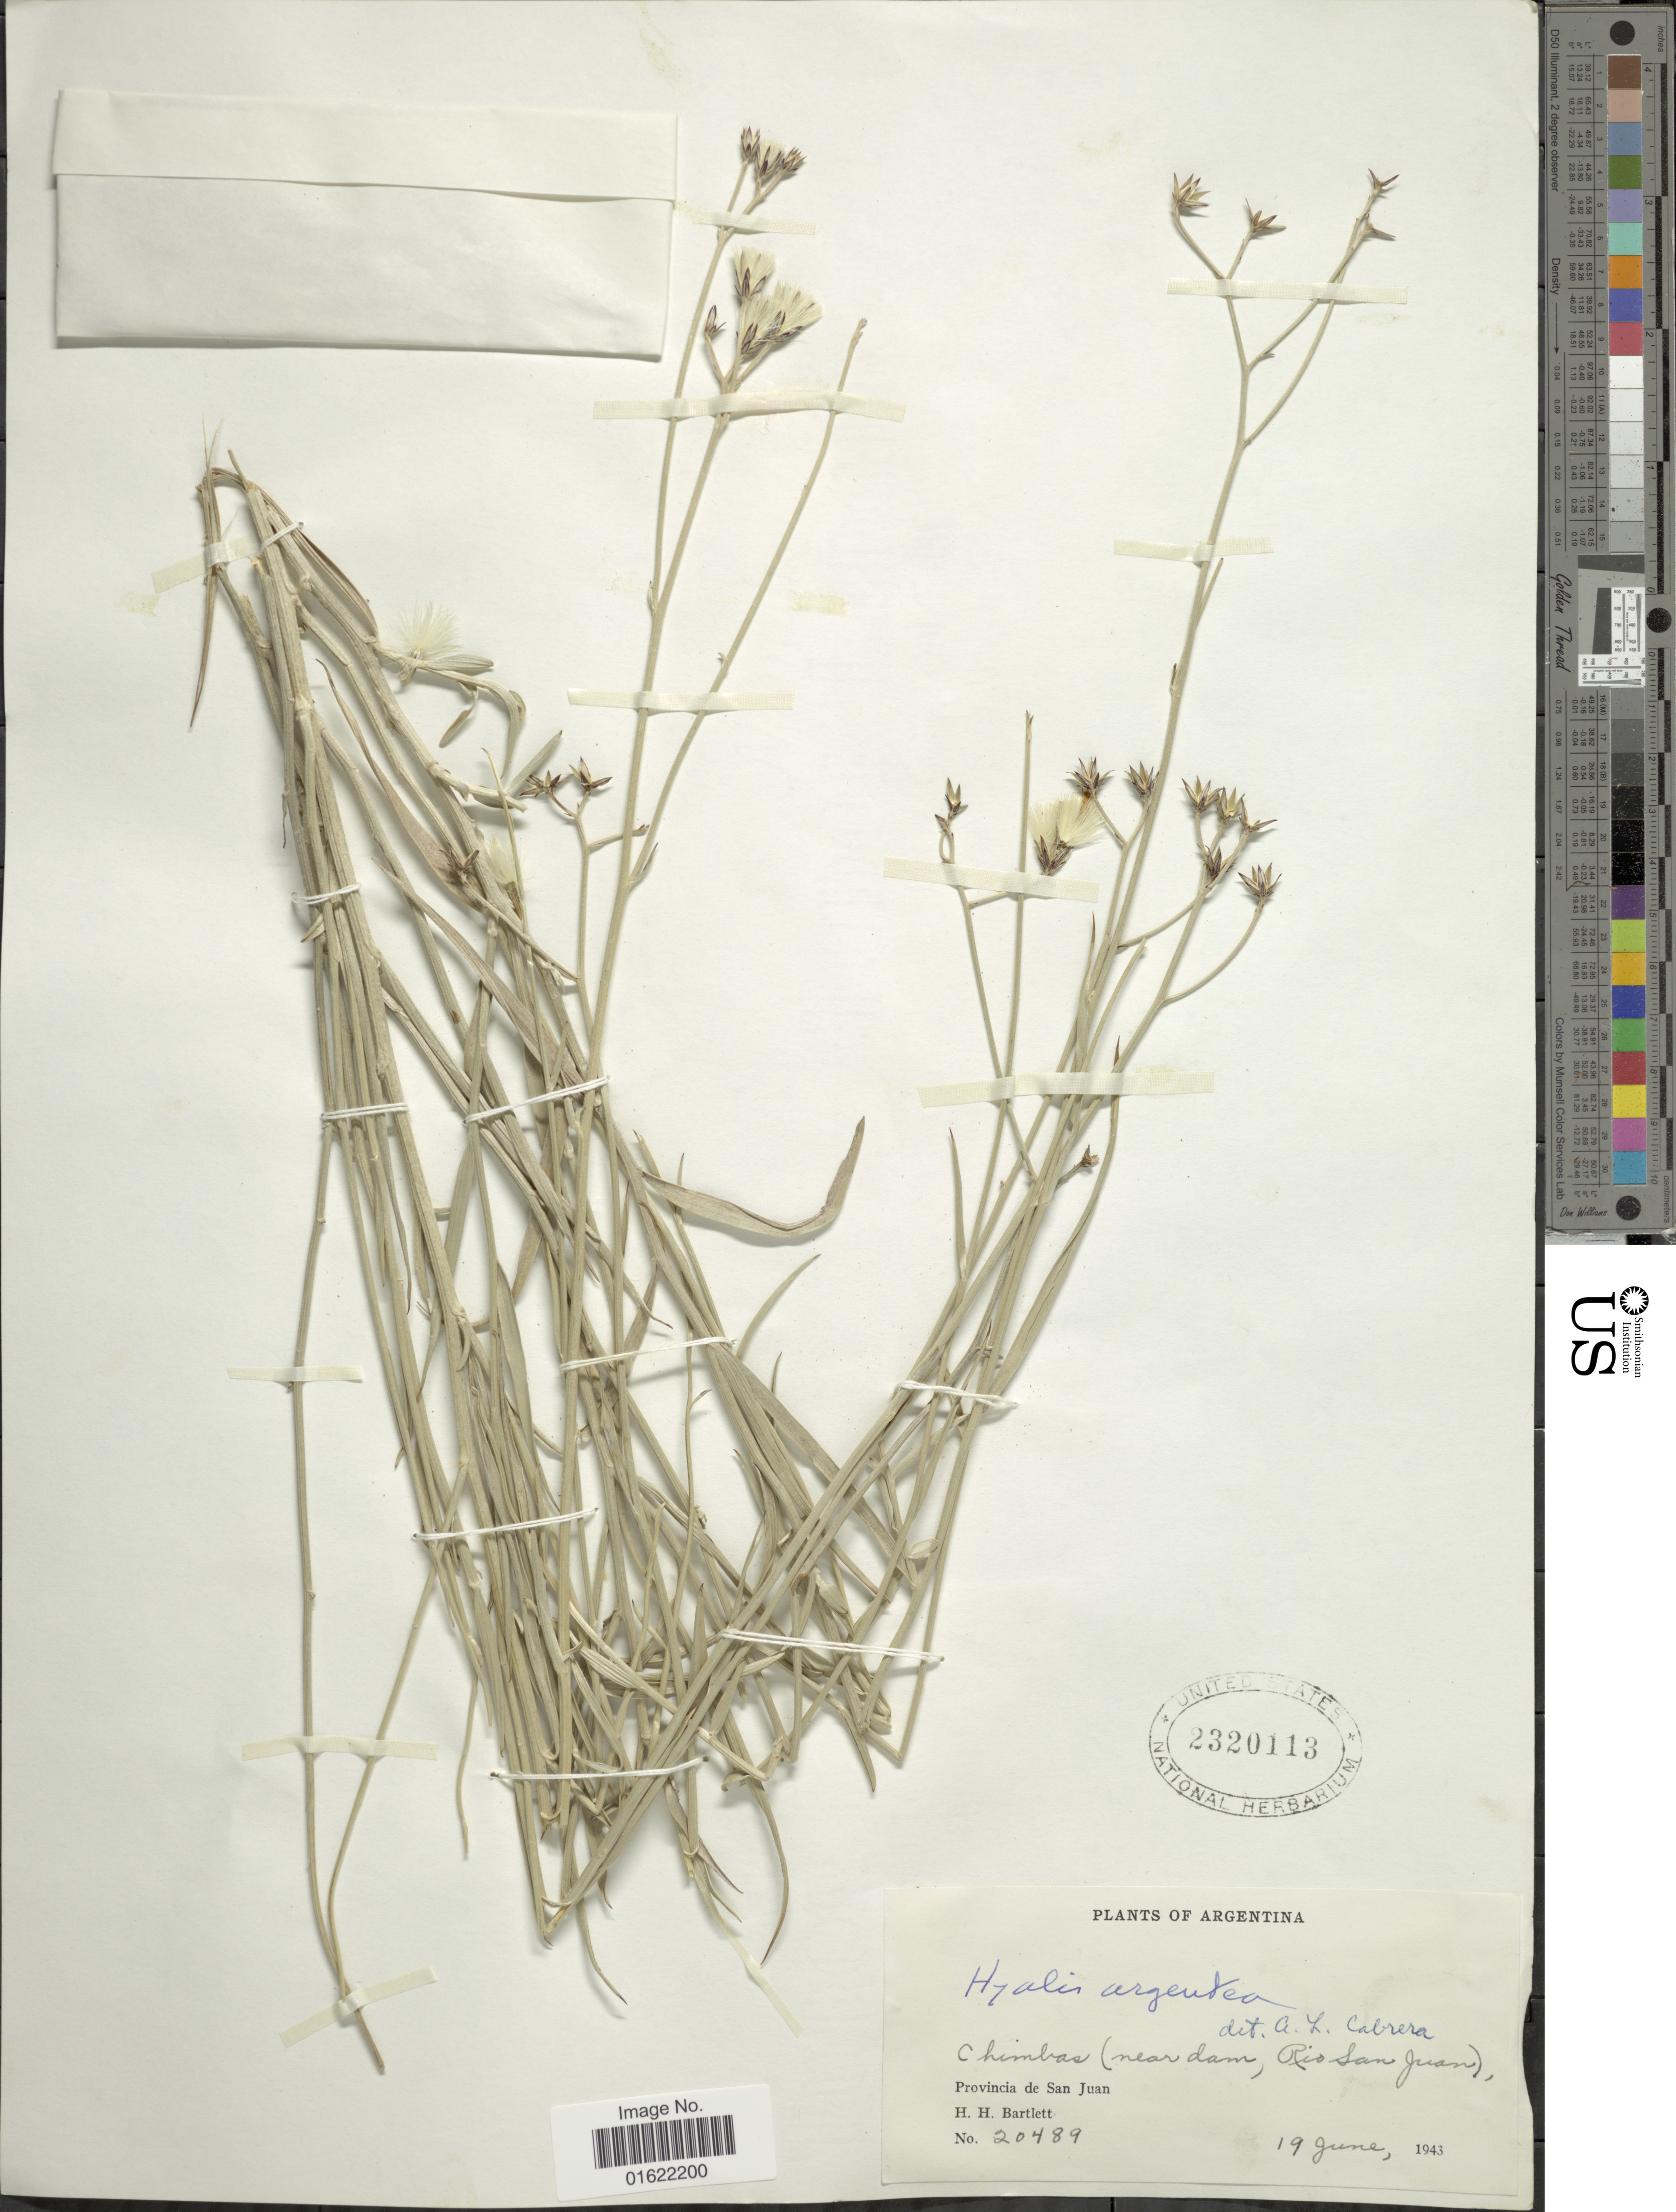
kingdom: Plantae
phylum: Tracheophyta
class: Magnoliopsida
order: Asterales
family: Asteraceae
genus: Hyalis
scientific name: Hyalis argentea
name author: D. Don ex Hook. & Arn.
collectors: H. H. Bartlett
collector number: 20489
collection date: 1943-06-19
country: Argentina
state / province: San Juan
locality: Chimboa ( near dam, Rio San Juan) Provincia de San Juan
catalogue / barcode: US 2320113